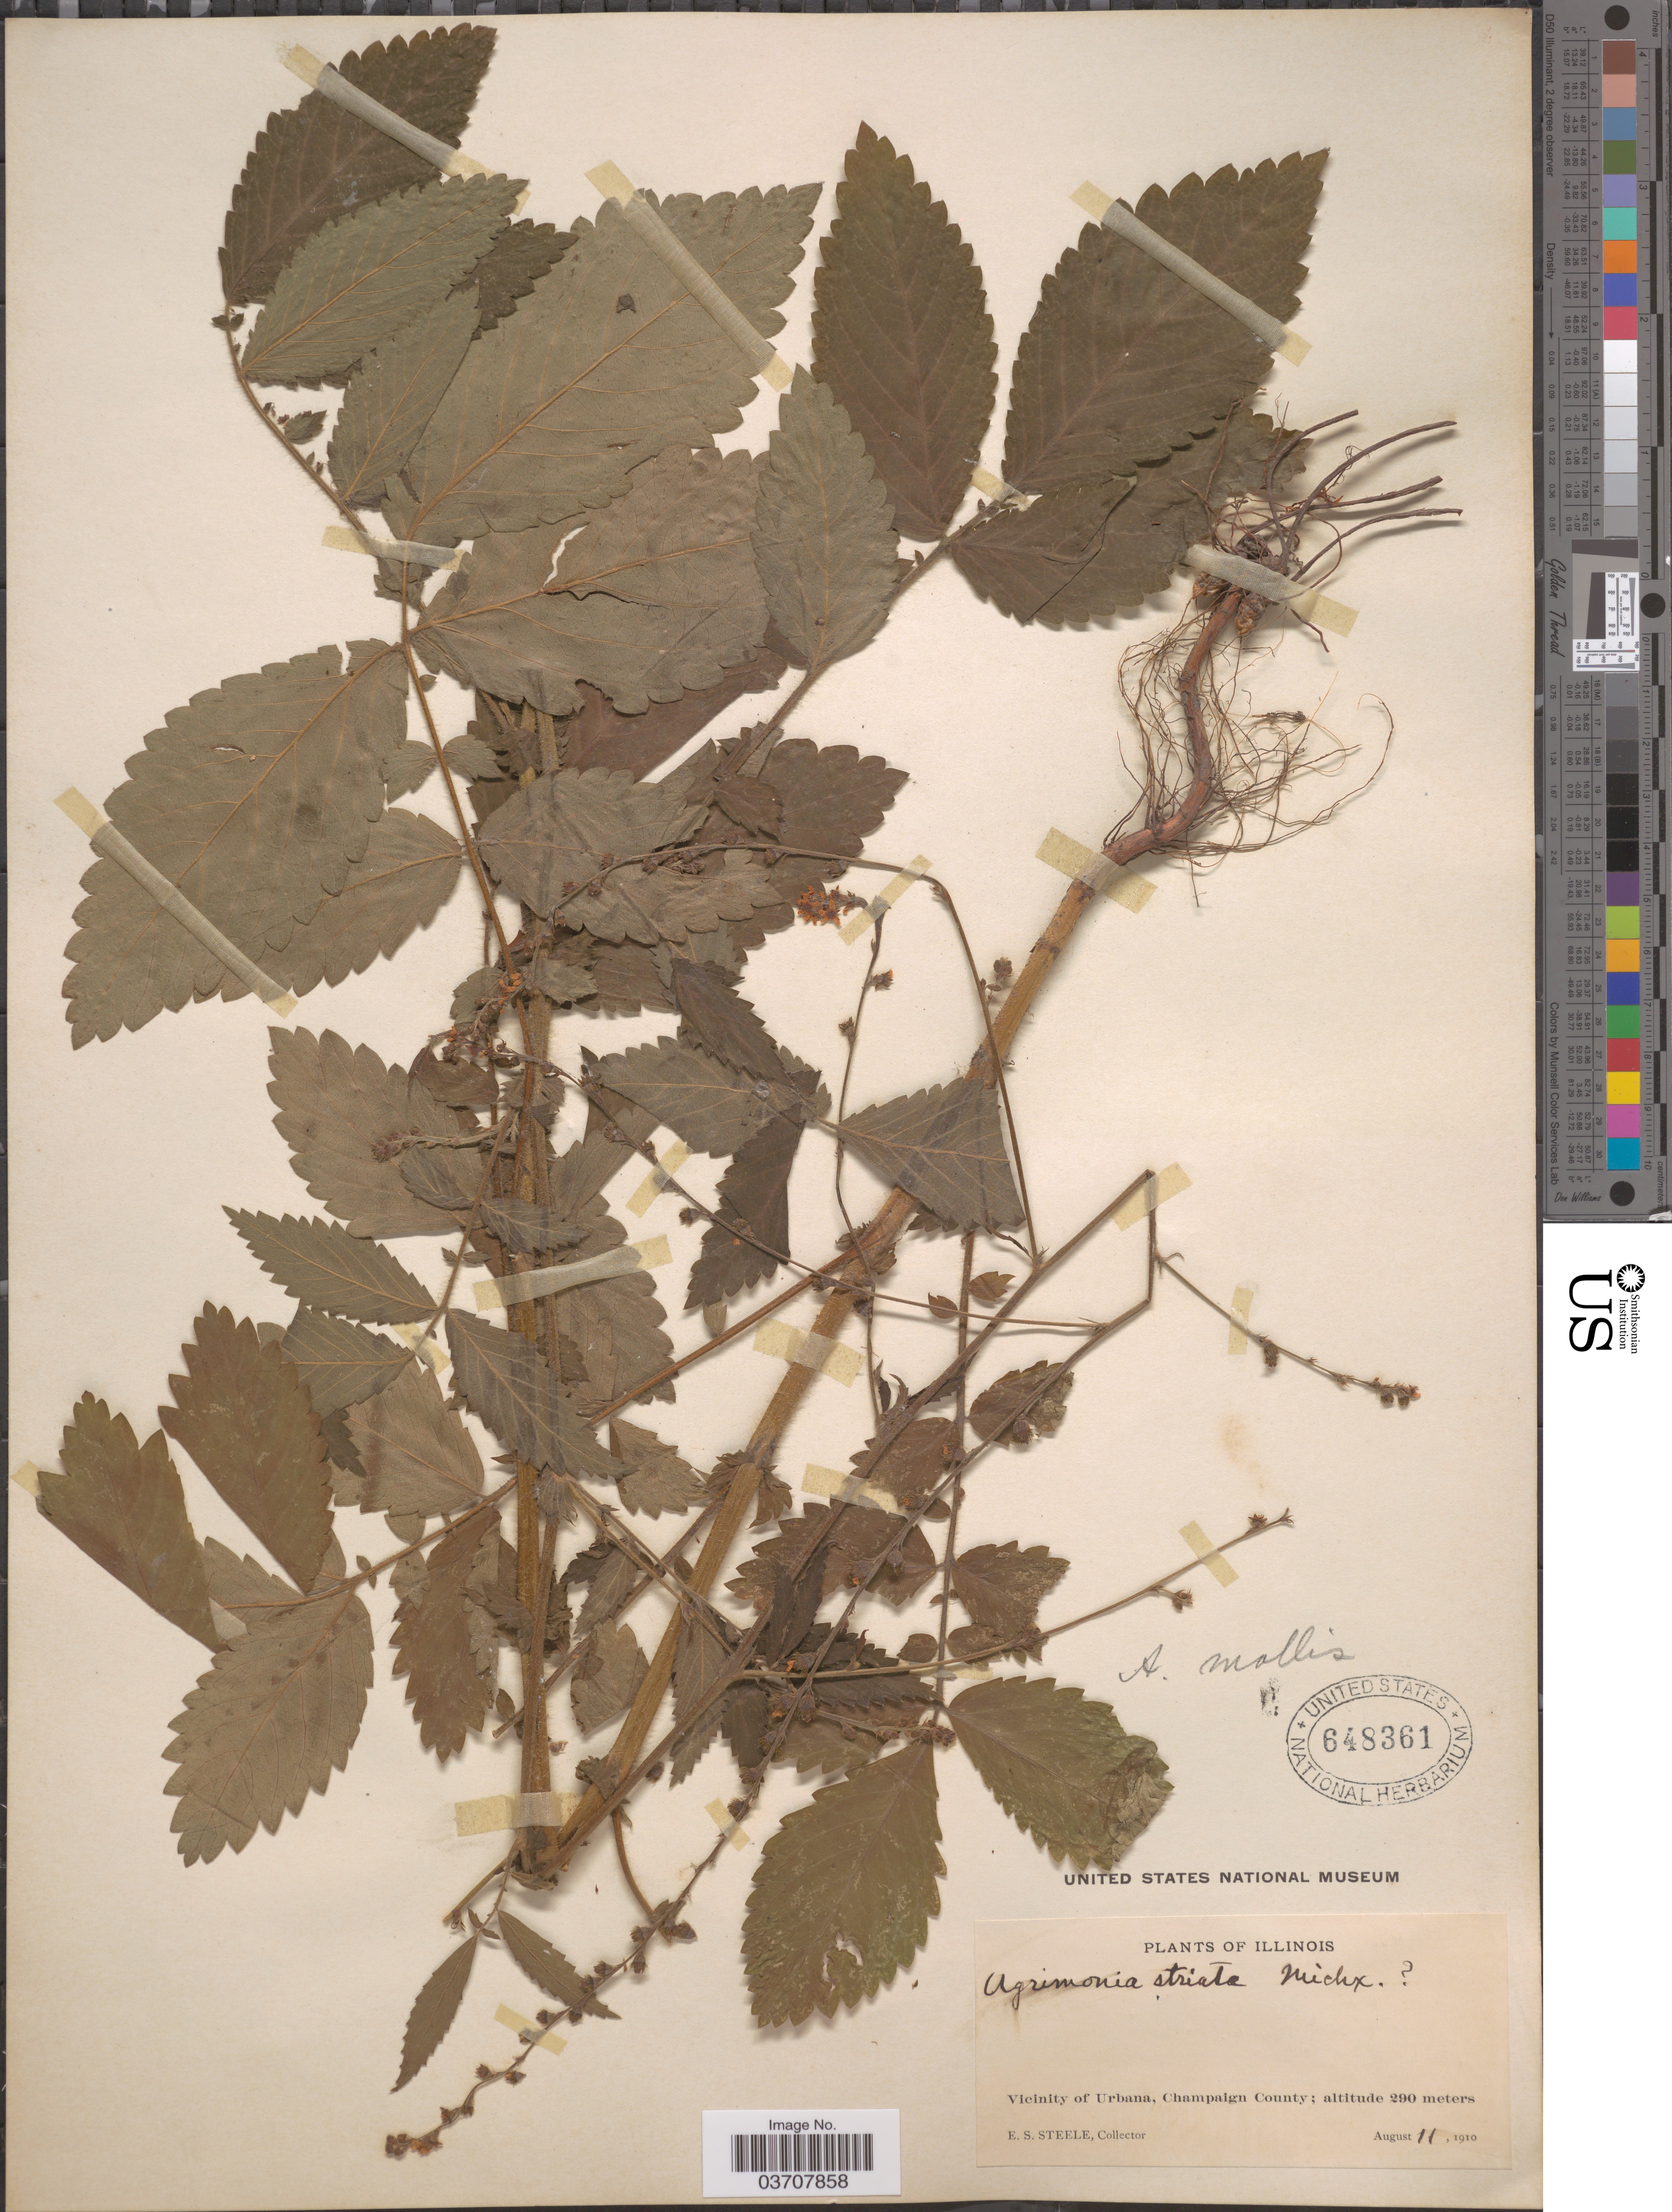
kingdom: Plantae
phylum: Tracheophyta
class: Magnoliopsida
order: Rosales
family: Rosaceae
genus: Agrimonia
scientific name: Agrimonia pubescens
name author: Wallr.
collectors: E. Steele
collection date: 1910-08-11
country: United States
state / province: Illinois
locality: Vicinity of Urbana, Champaign County.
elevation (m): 290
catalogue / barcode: US 648361